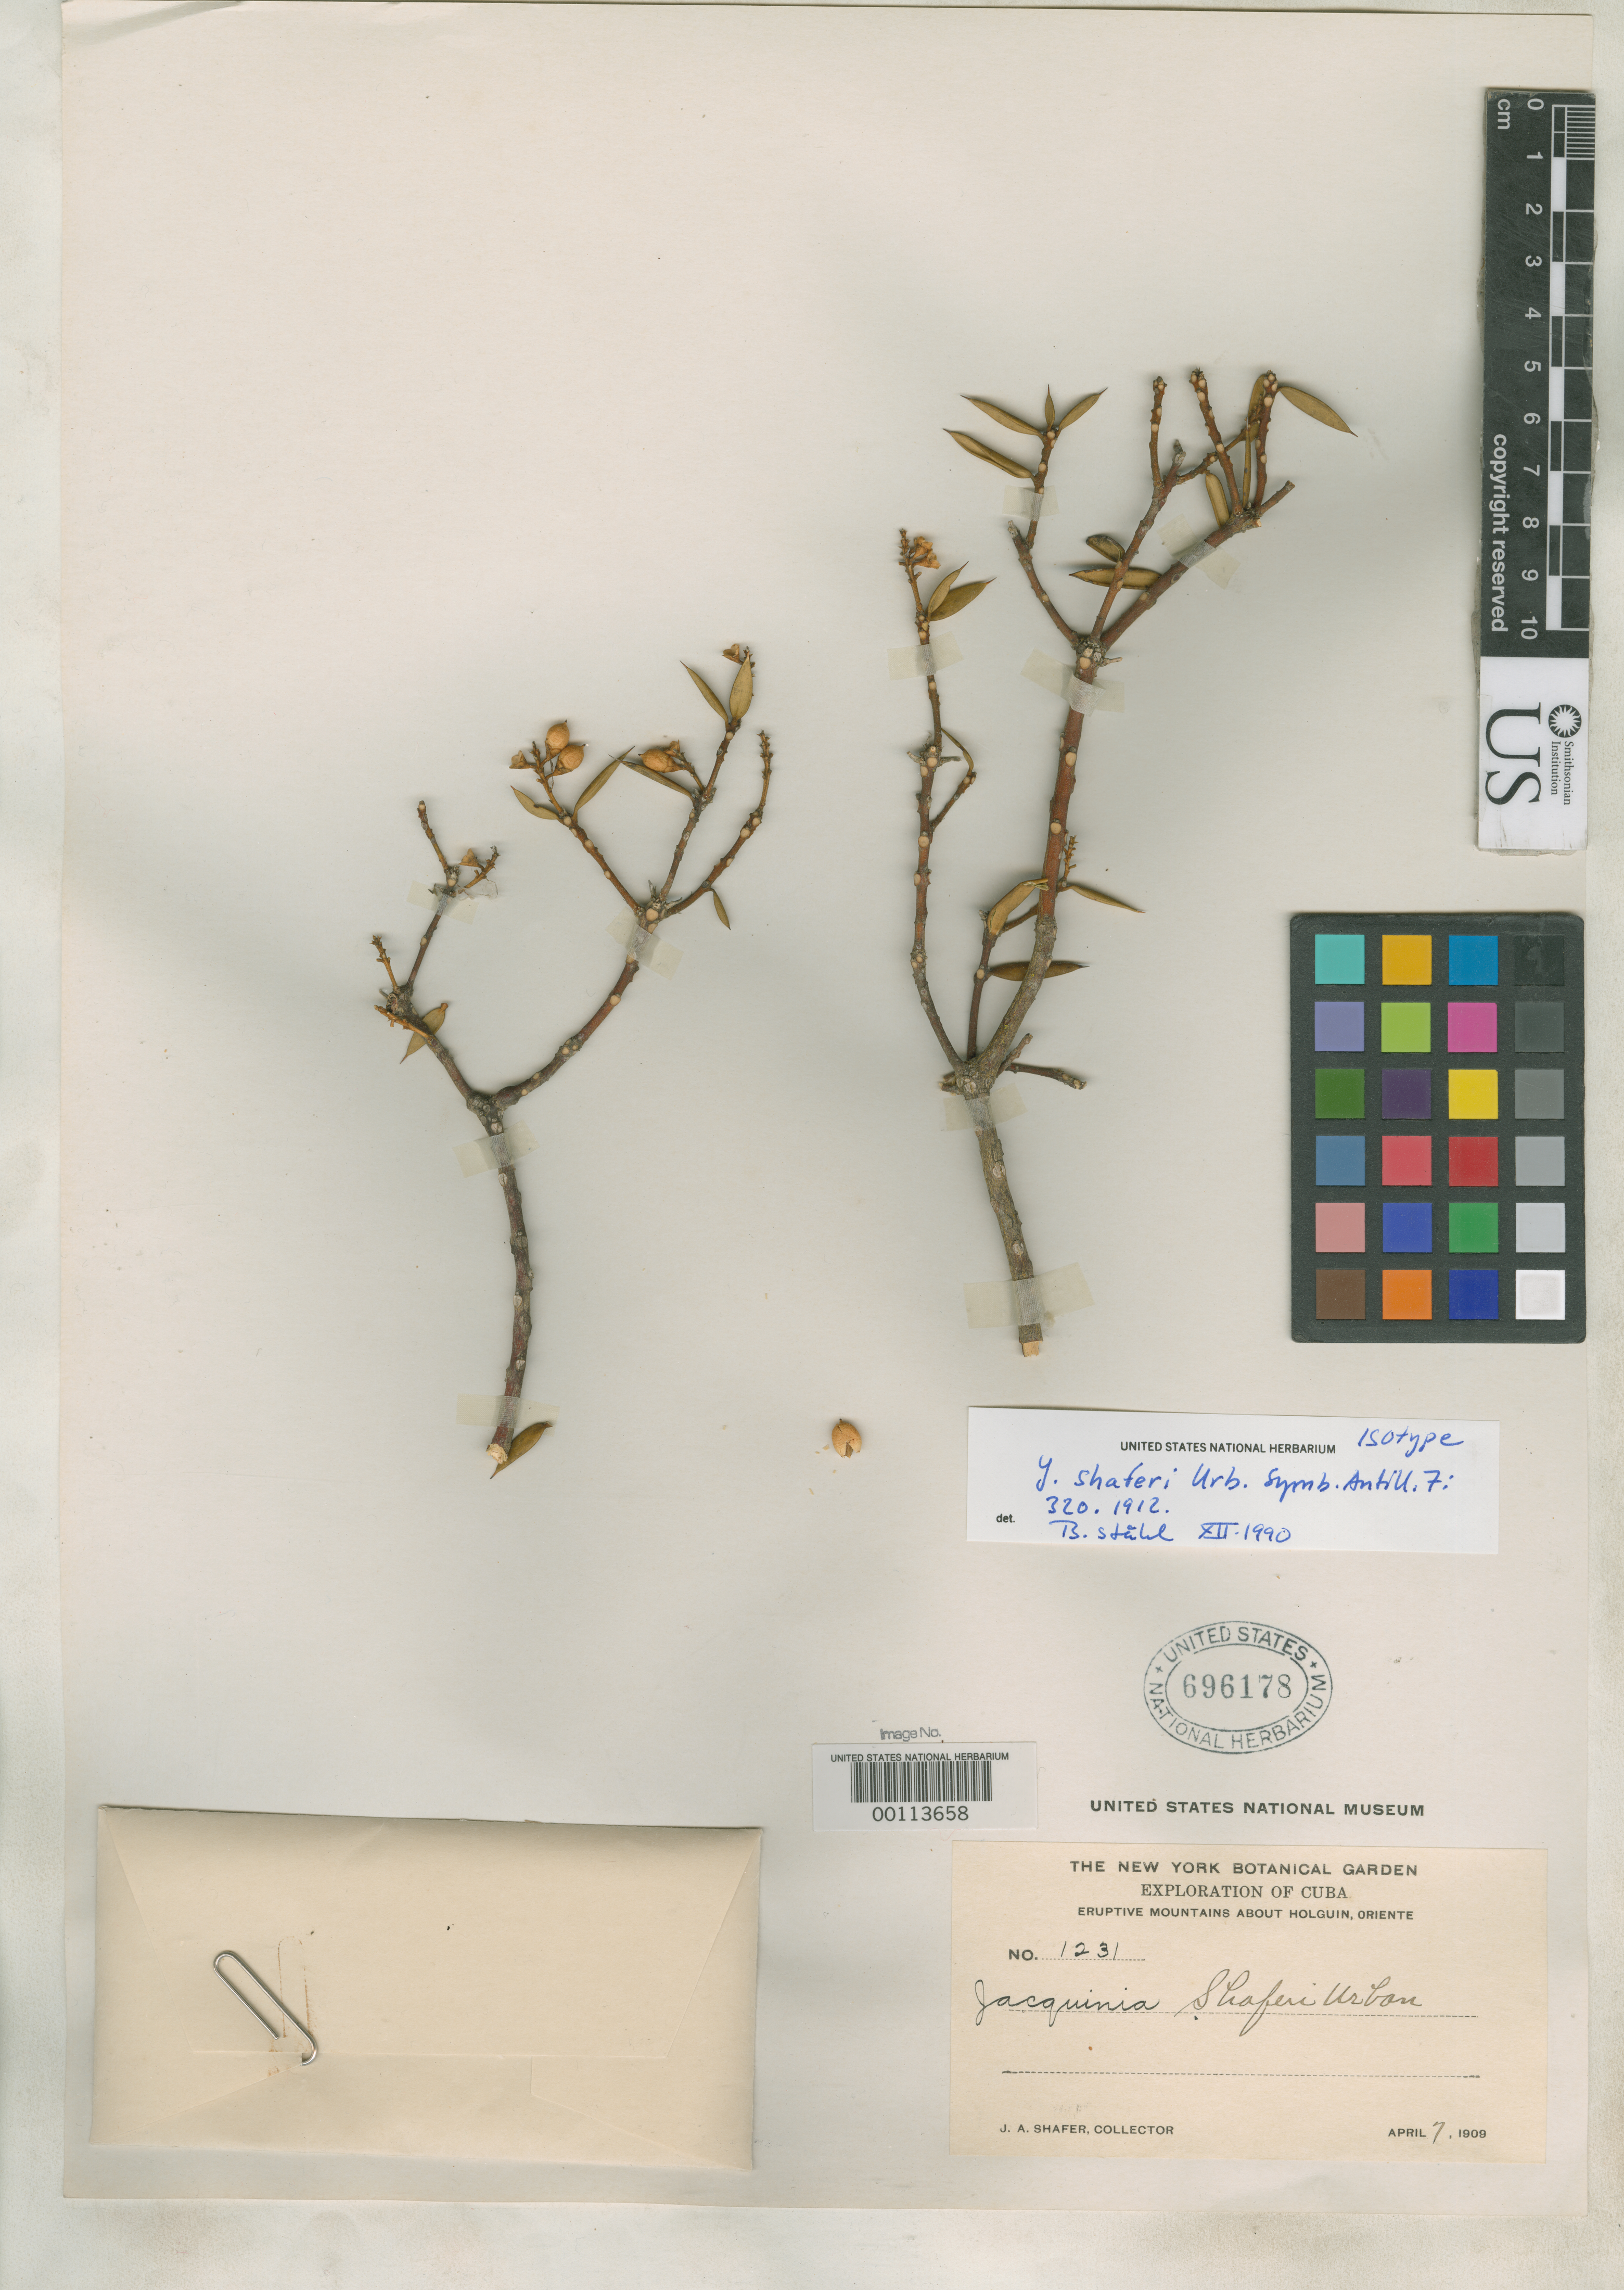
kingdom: Plantae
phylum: Tracheophyta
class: Magnoliopsida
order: Ericales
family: Primulaceae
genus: Jacquinia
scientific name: Jacquinia shaferi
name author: Urb.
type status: Isotype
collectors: J. A. Shafer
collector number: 1231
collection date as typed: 07 Apr 1909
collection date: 1909-04-07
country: Cuba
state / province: Oriente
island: Greater Antilles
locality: Around Holguin.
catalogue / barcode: US 696178